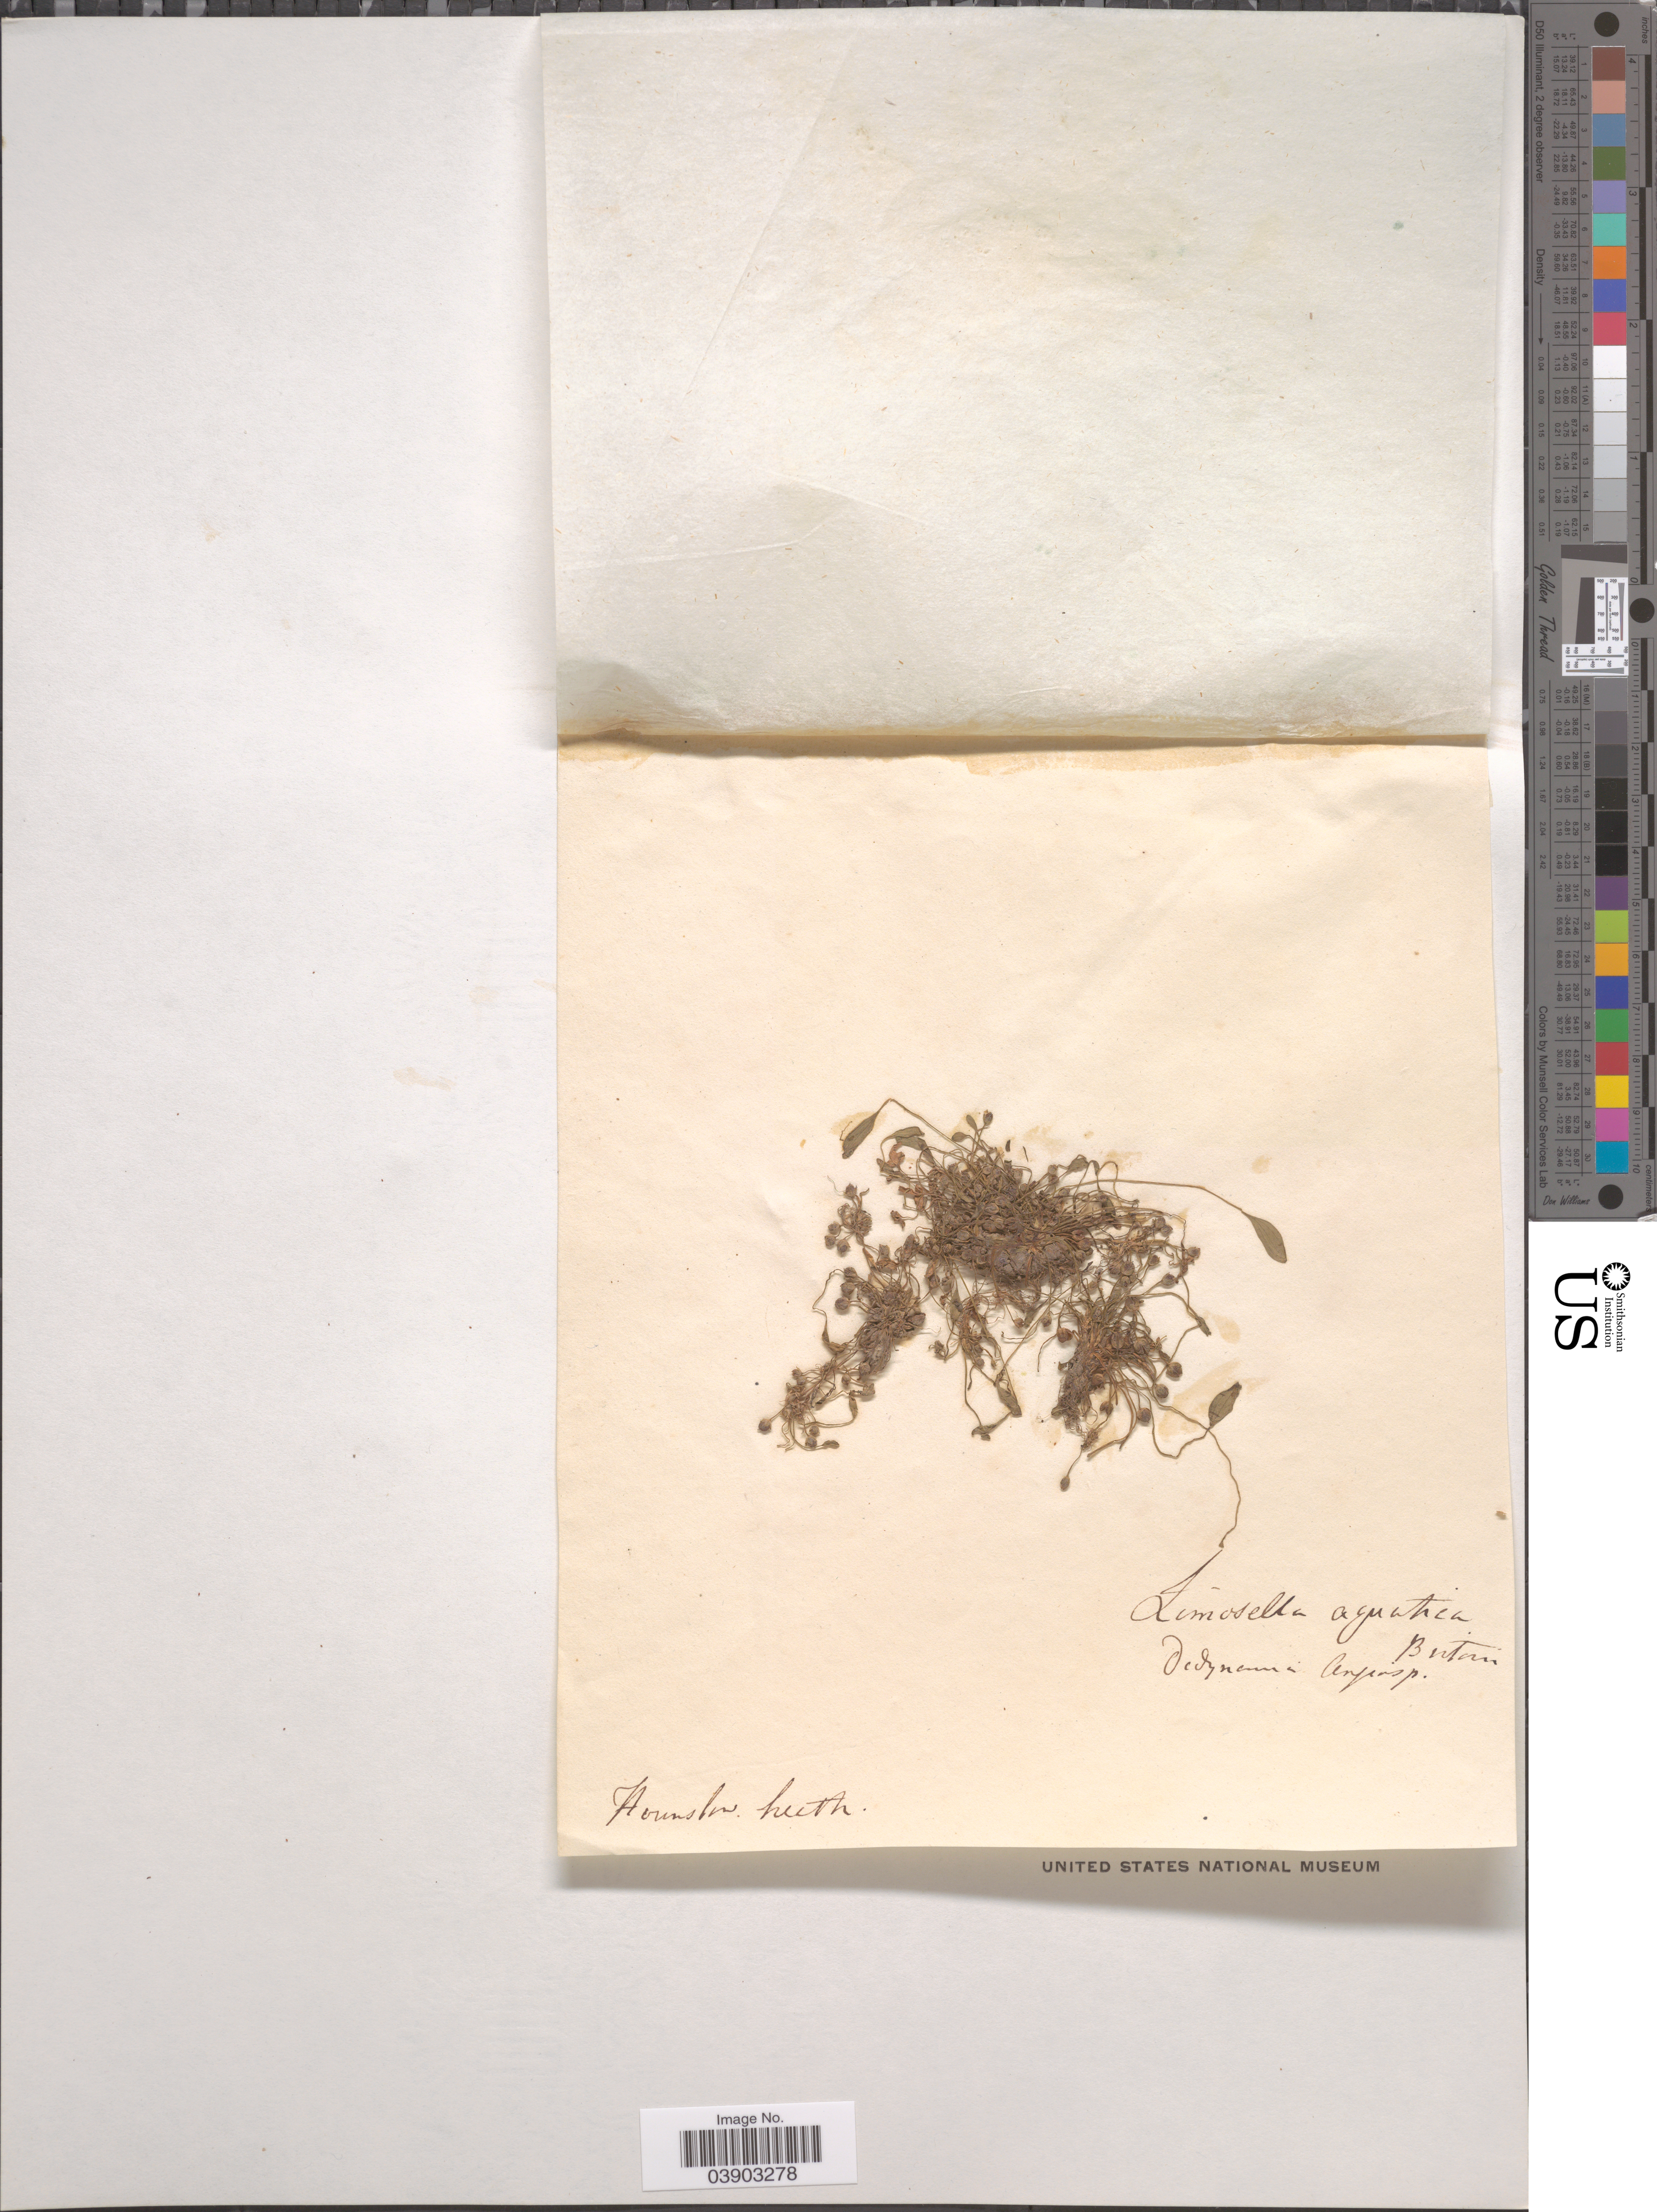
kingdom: Plantae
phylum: Tracheophyta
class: Magnoliopsida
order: Lamiales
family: Scrophulariaceae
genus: Limosella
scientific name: Limosella aquatica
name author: L.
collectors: -. Bertani